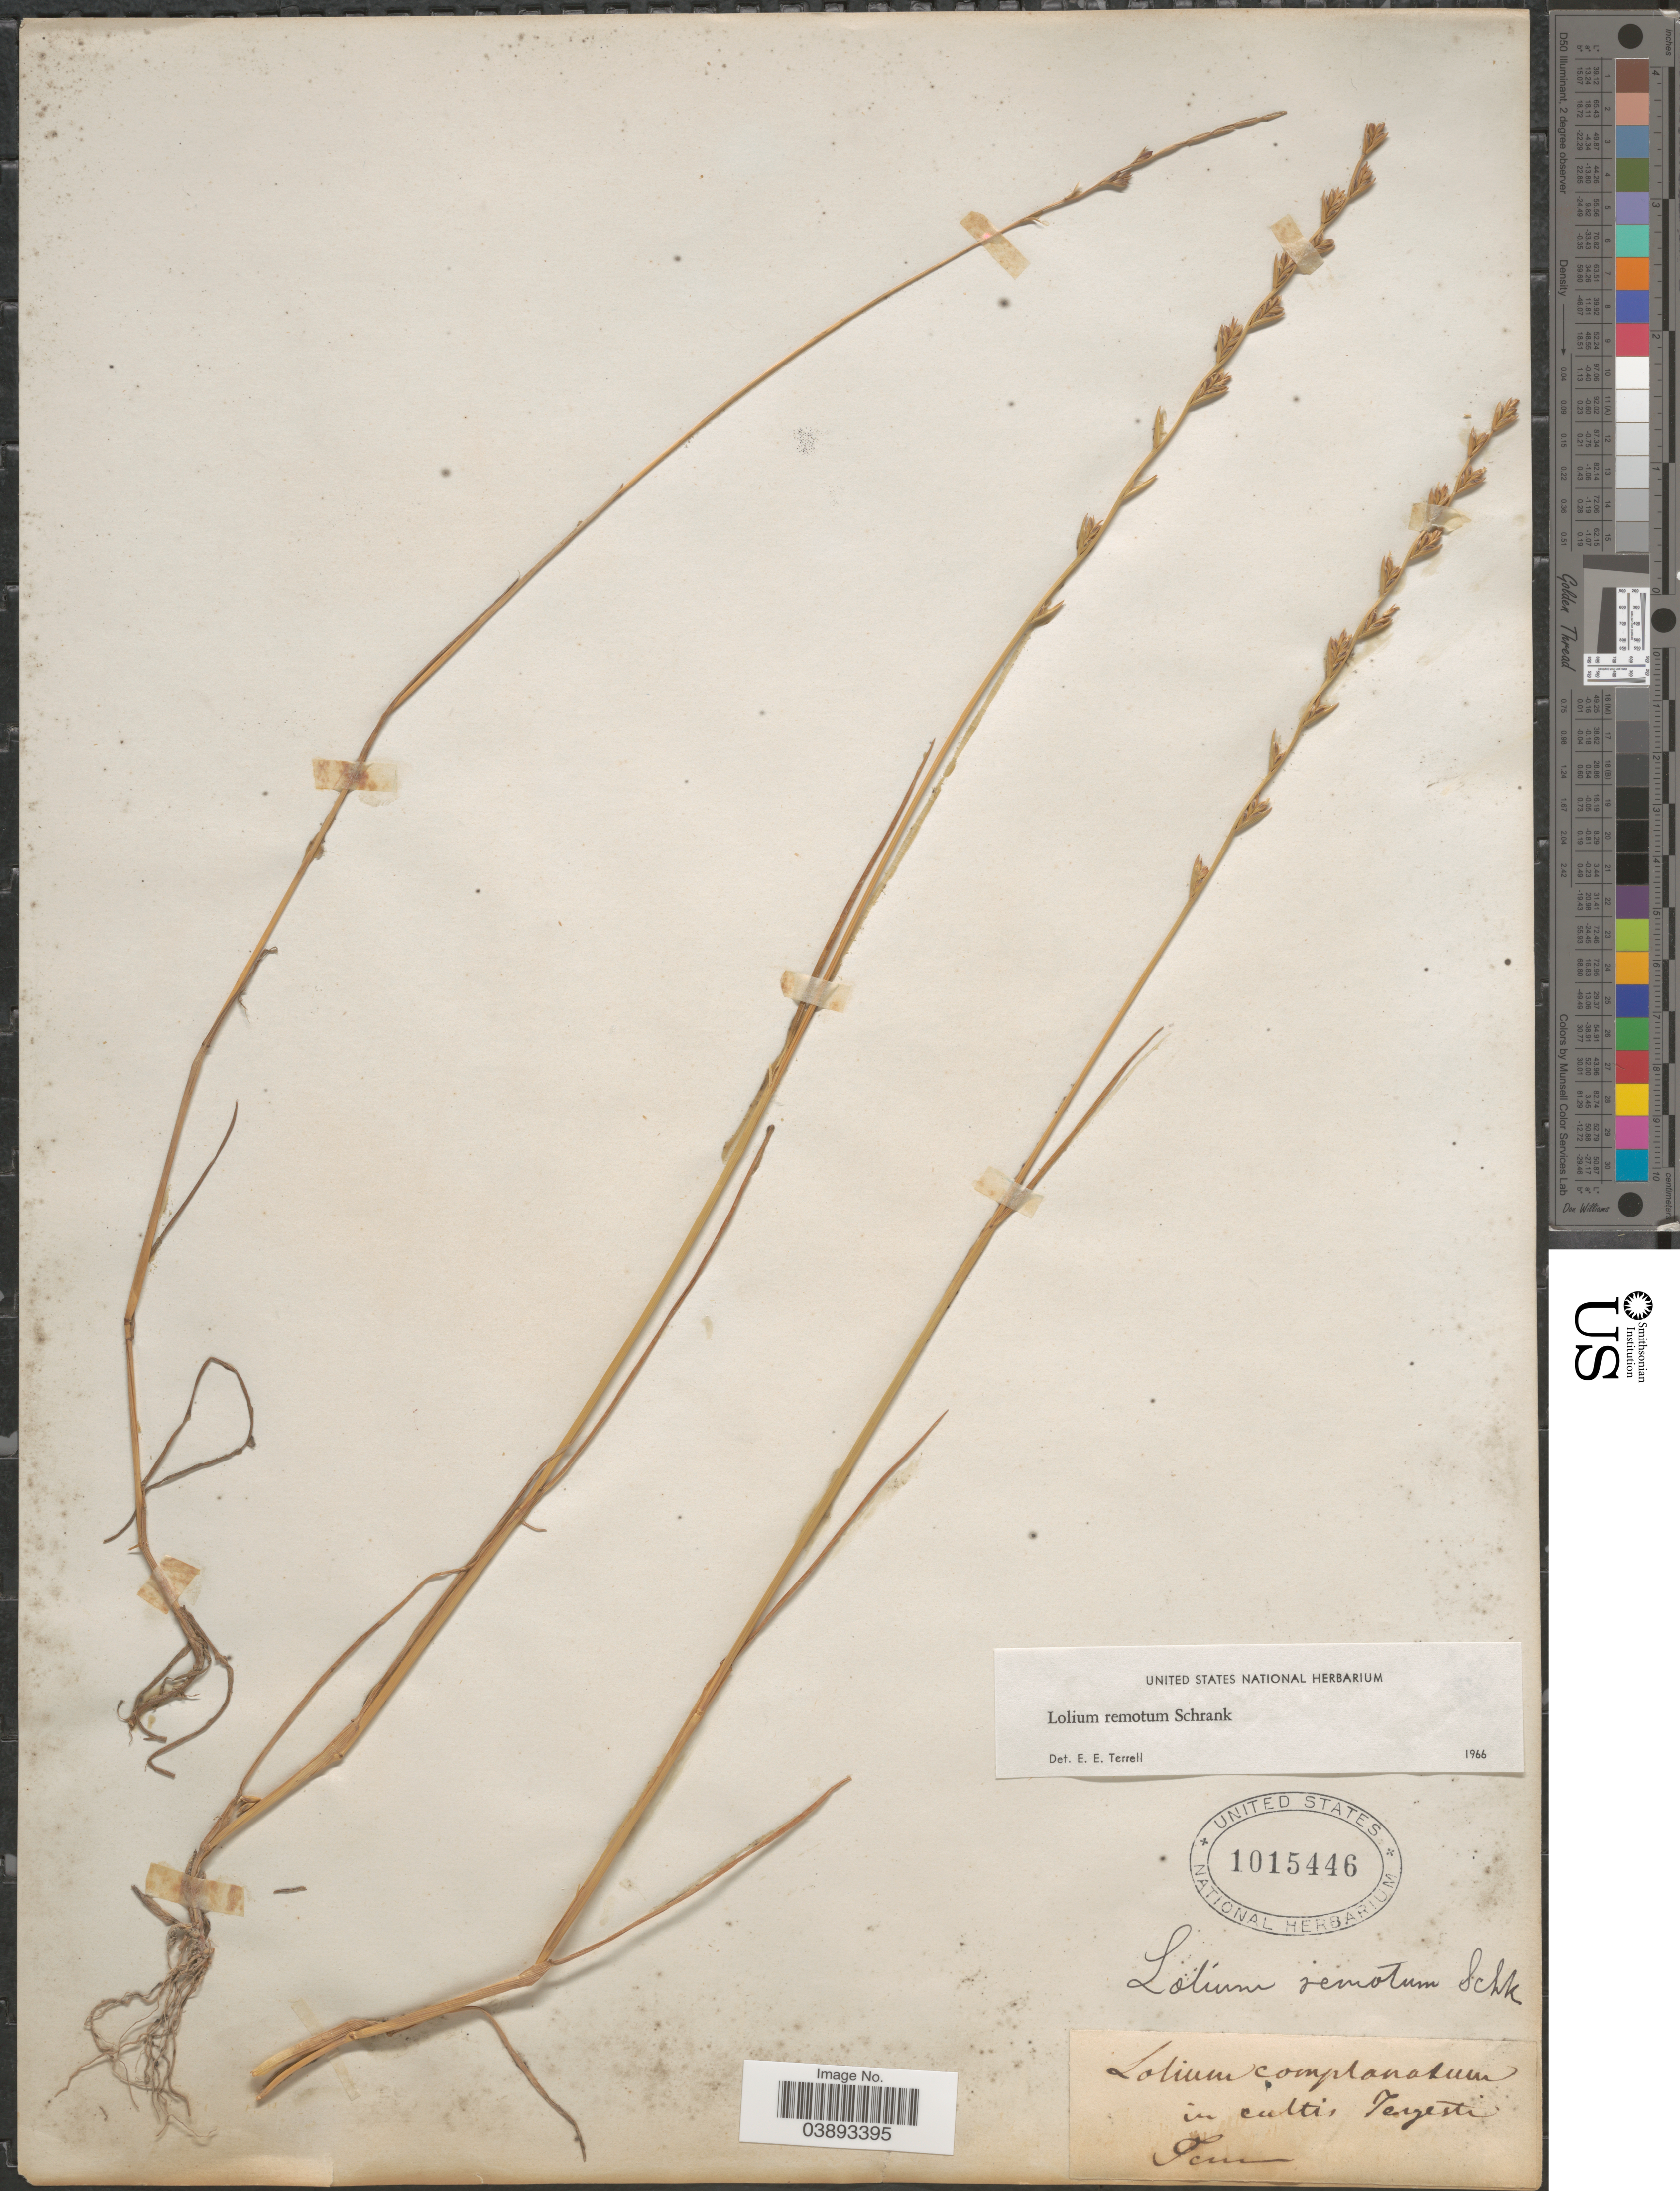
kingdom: Plantae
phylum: Tracheophyta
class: Liliopsida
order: Poales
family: Poaceae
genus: Lolium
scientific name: Lolium remotum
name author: Schrank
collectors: Tomm.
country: Italy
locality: In cultis Tergesti.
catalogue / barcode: US 1015446